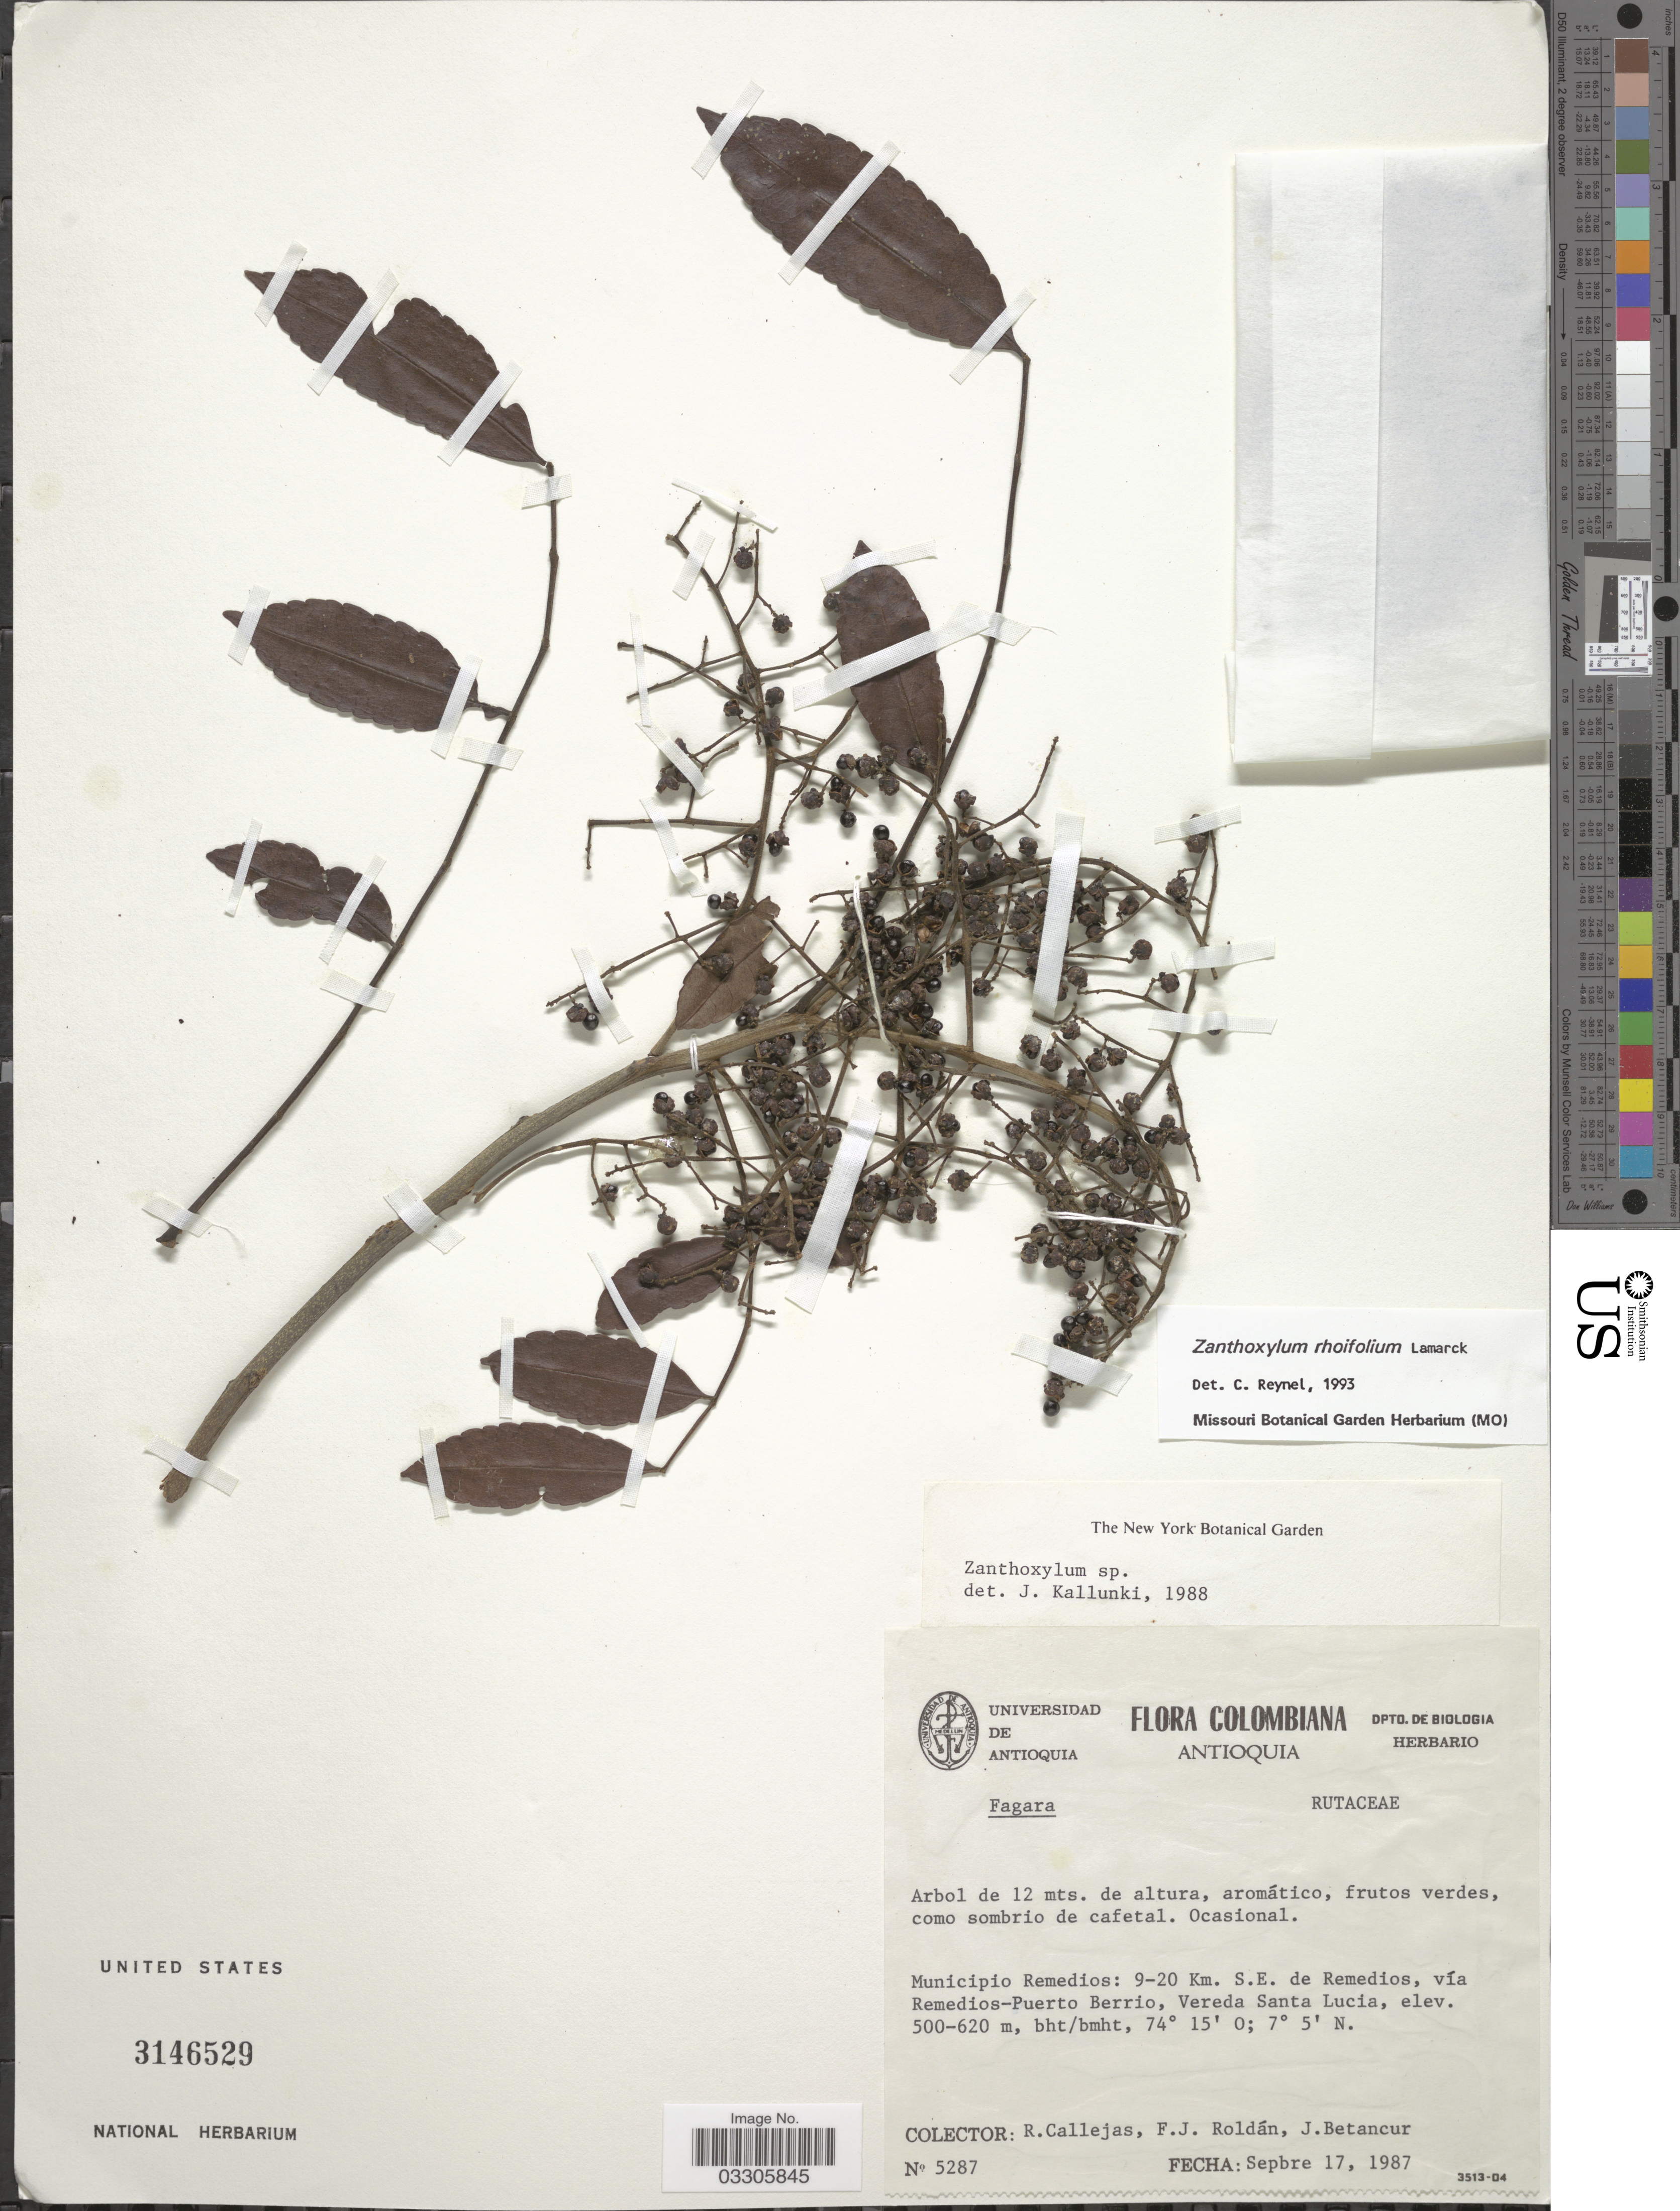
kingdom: Plantae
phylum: Tracheophyta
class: Magnoliopsida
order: Sapindales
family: Rutaceae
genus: Zanthoxylum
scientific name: Zanthoxylum rhoifolium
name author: Lam.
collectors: R. Callejas, F. J. Roldán & J. Betancur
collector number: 5287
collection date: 1987-09-17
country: Colombia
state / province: Antioquia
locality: Municipio Remedios: 9-20 Km. S.E. de Remedios, vía Remedios-Puerto Berrio, Vereda Santa Lucia.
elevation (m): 500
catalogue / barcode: US 3146529